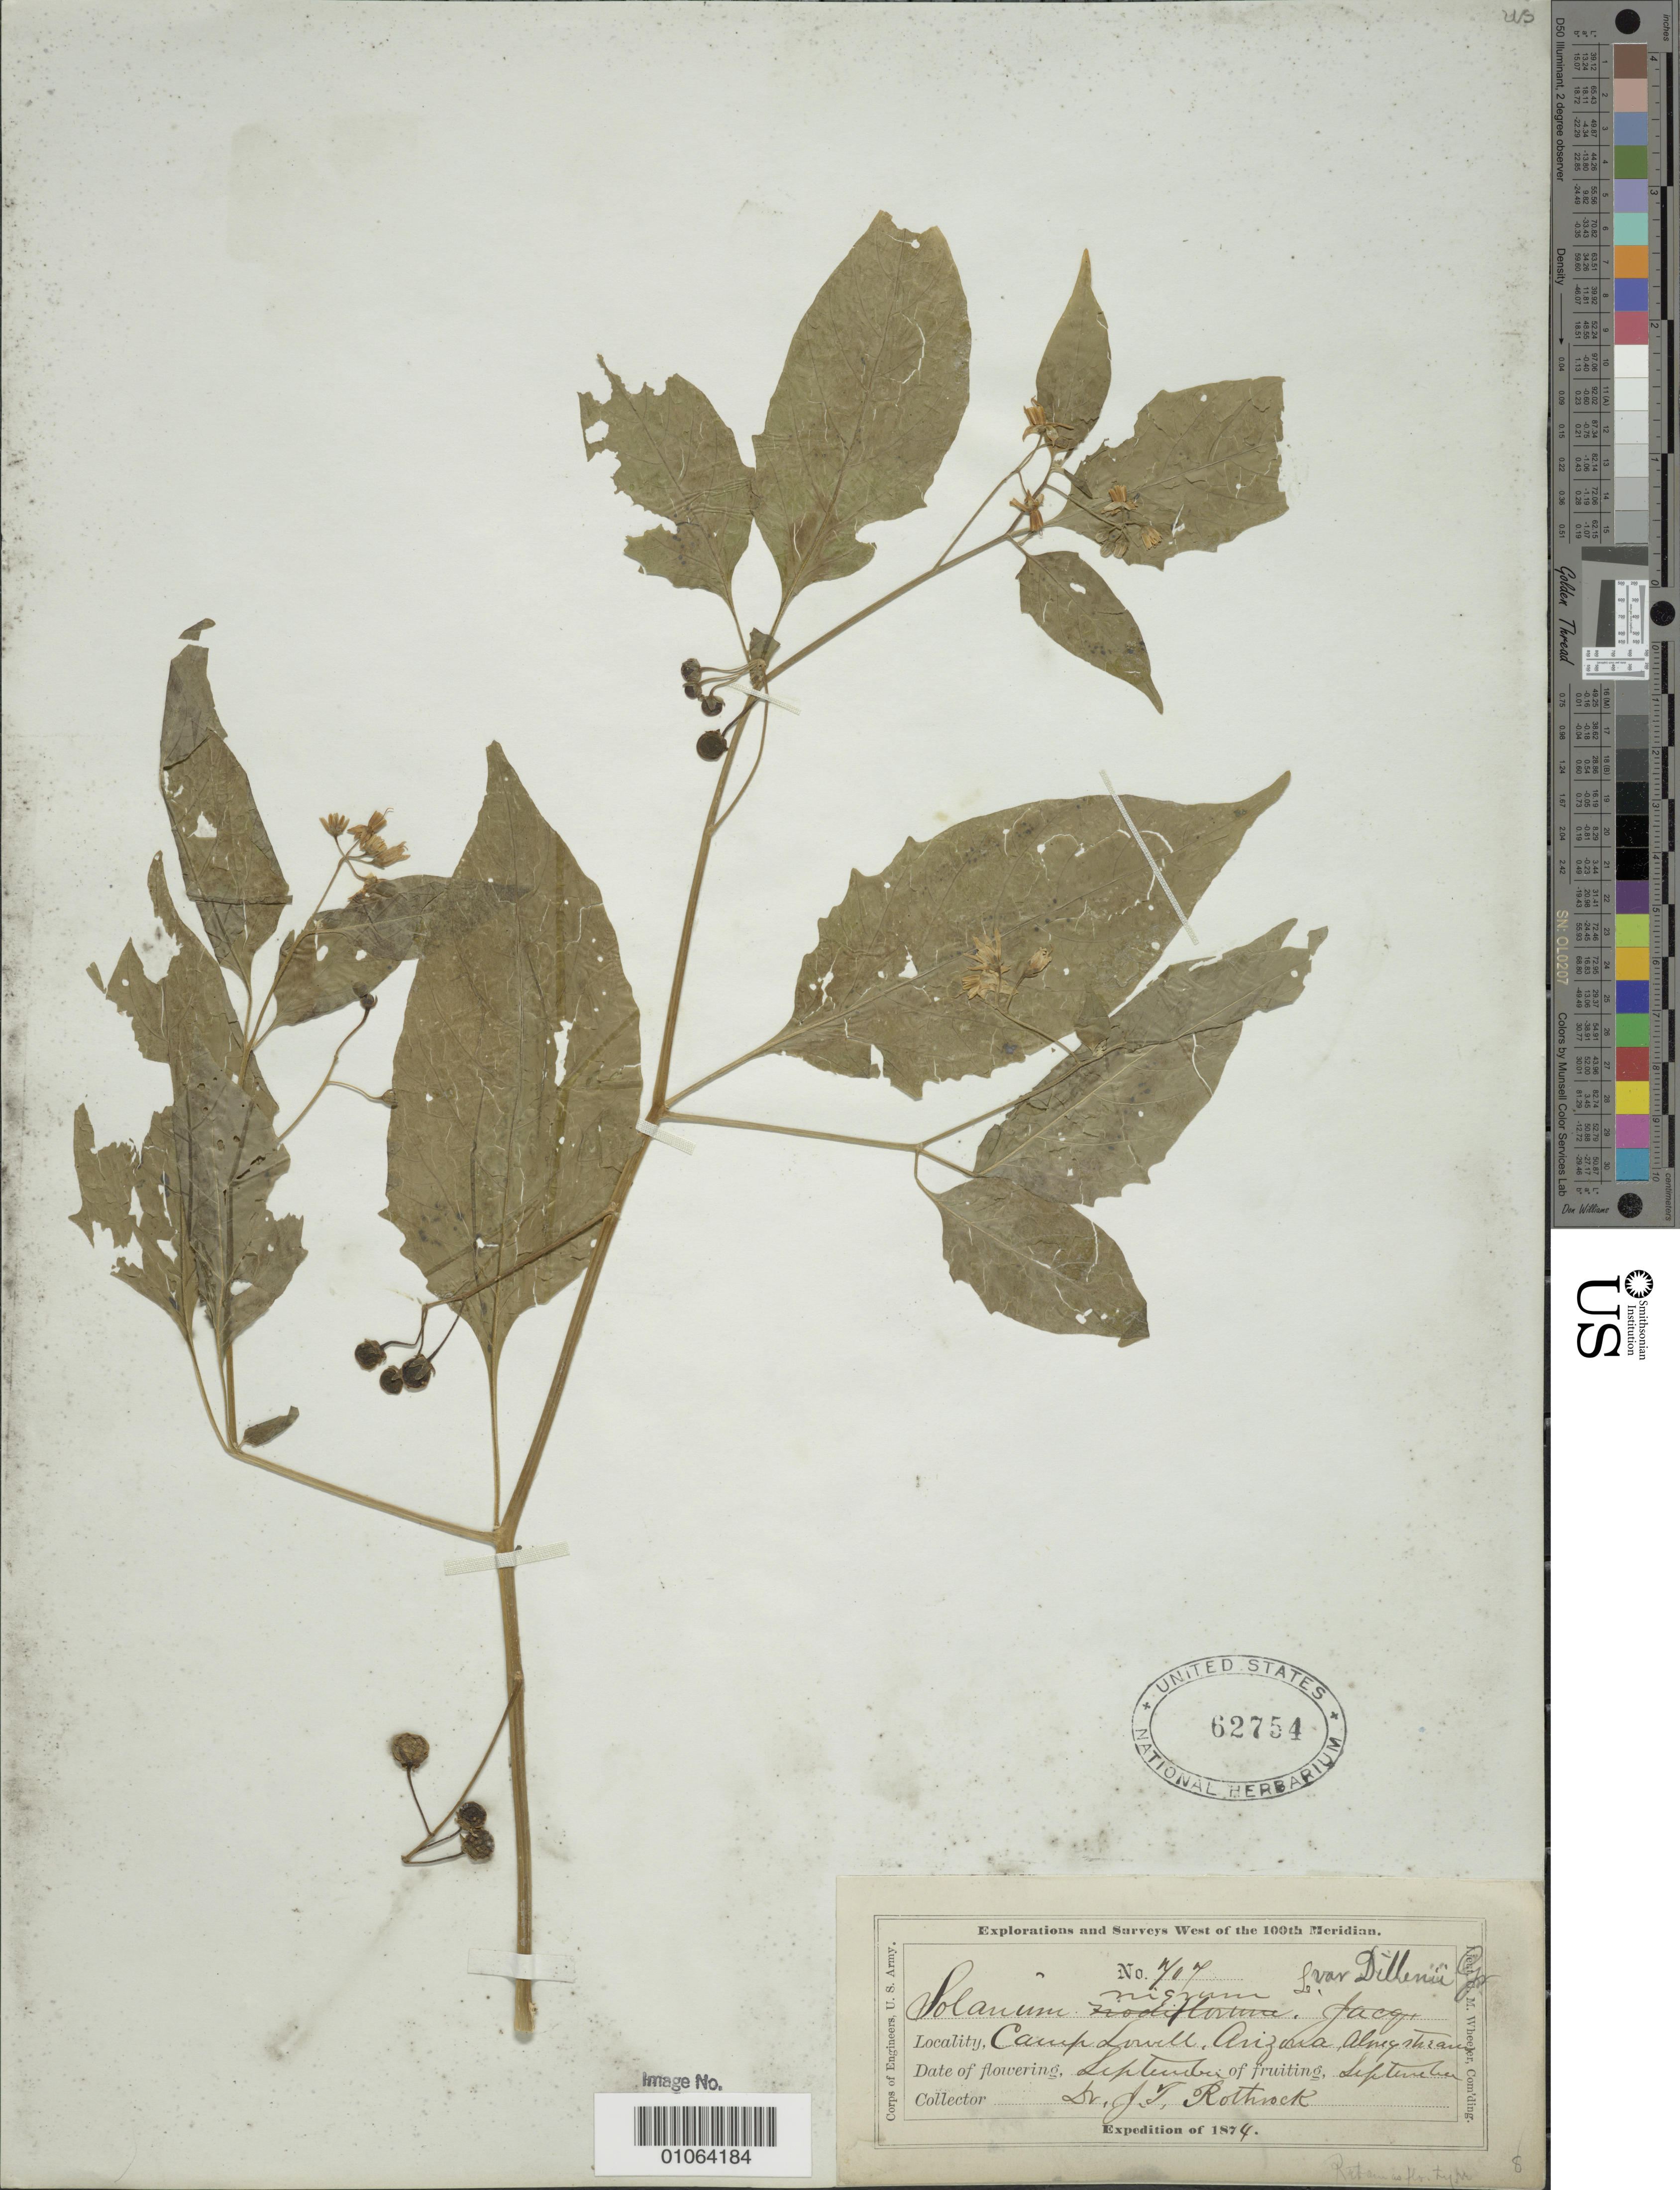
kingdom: Plantae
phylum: Tracheophyta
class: Magnoliopsida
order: Solanales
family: Solanaceae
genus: Solanum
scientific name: Solanum douglasii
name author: Dunal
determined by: Knapp, S. D.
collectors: J. T. Rothrock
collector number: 707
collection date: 1874-09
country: United States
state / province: Arizona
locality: Camp Lowell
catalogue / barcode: US 62754